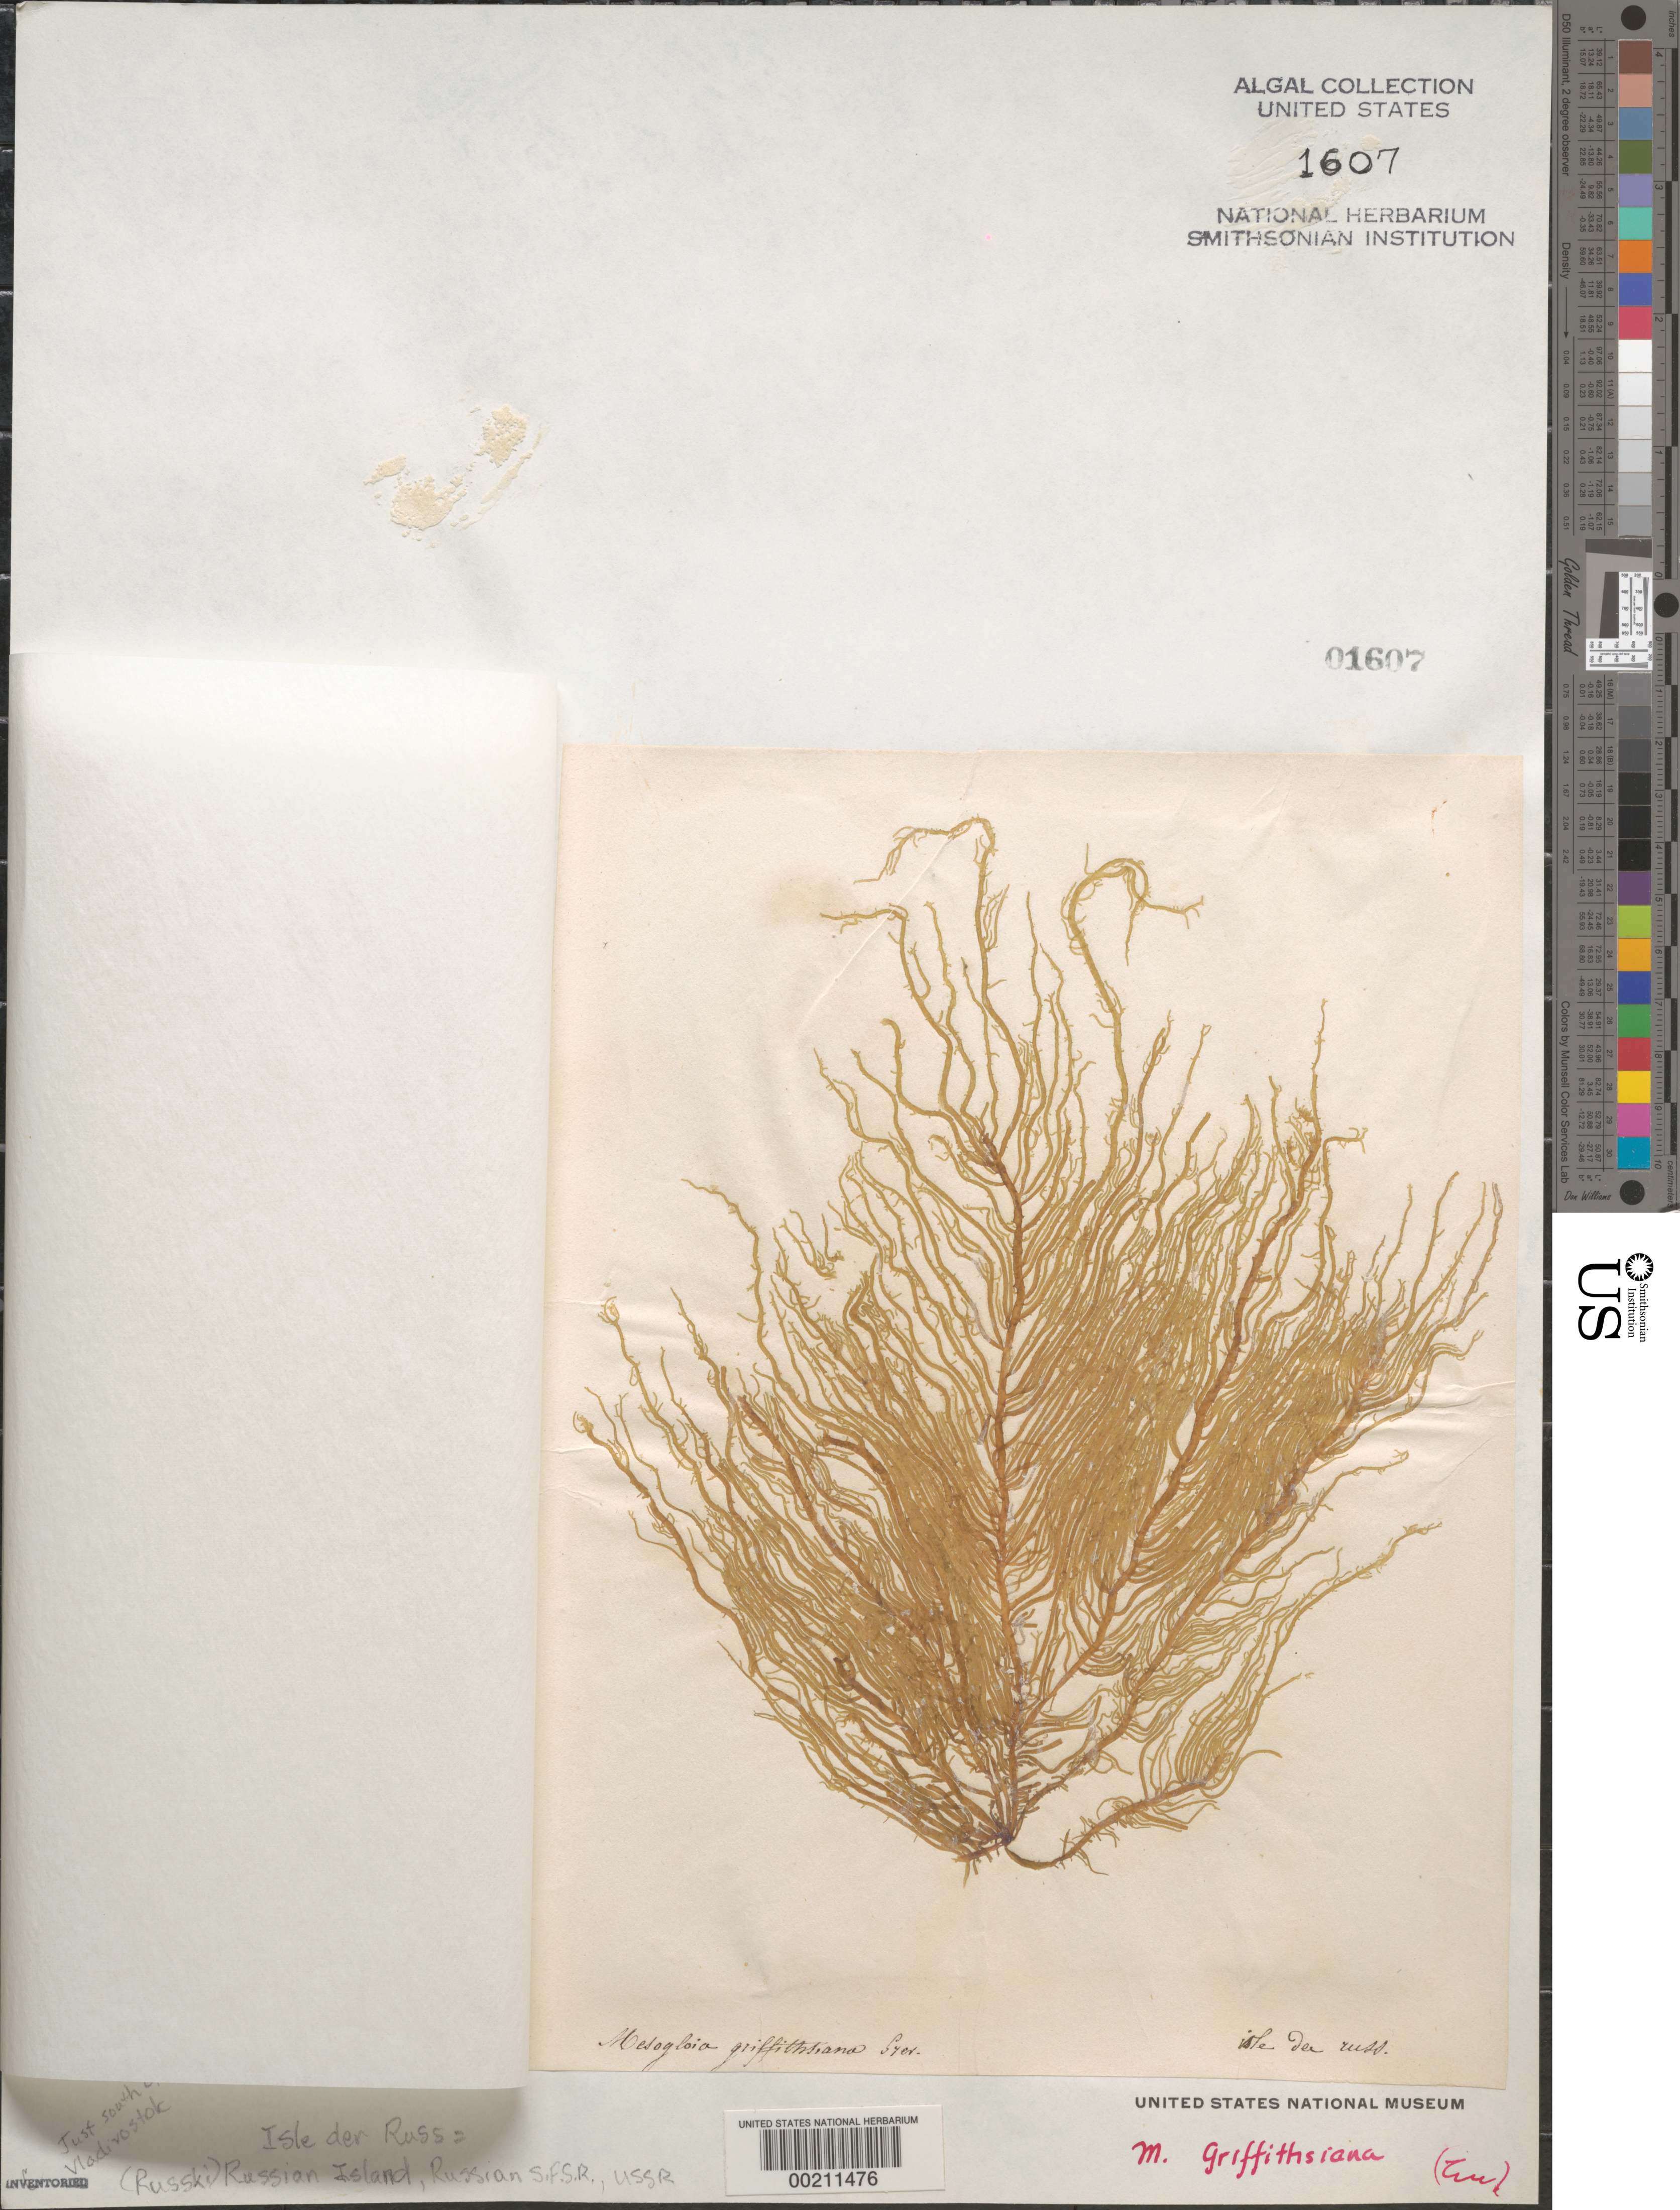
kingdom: Chromista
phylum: Ochrophyta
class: Phaeophyceae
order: Ectocarpales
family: Chordariaceae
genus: Sauvageaugloia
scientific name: Sauvageaugloia divaricata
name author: (Clemente) Cremades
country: Russian Federation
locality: Russian Island (Isle der Russ)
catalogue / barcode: US 1607